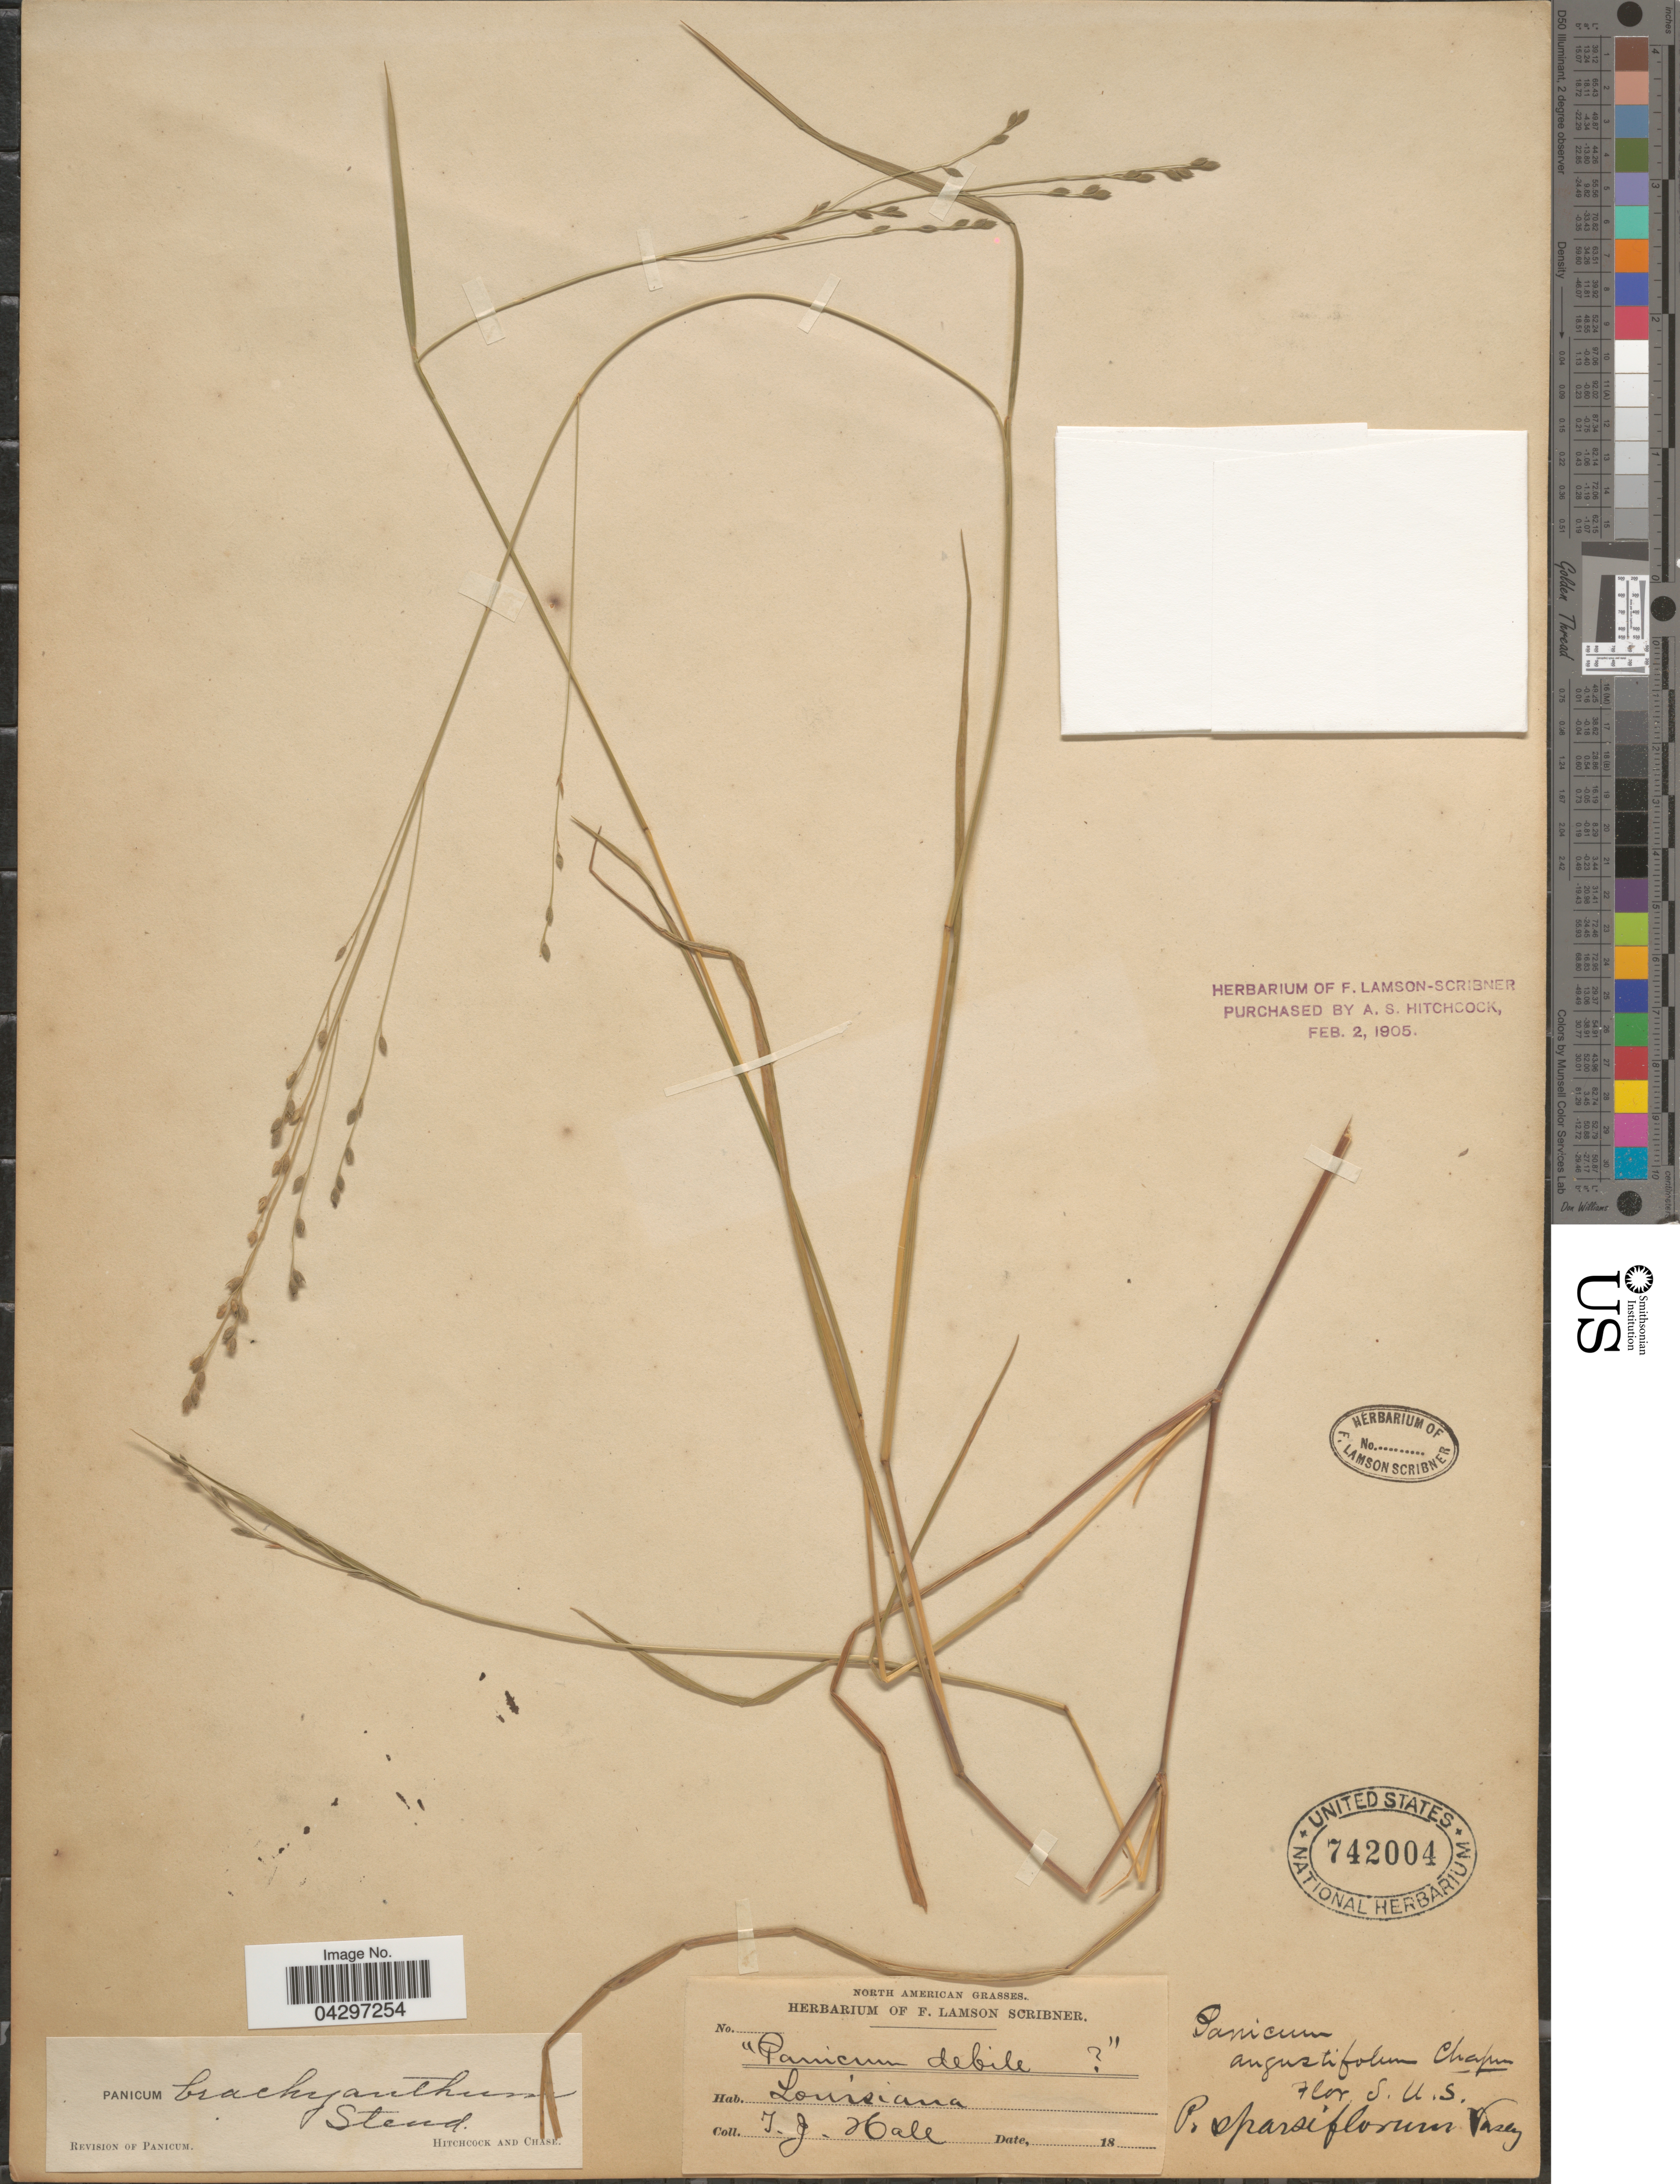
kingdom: Plantae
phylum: Tracheophyta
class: Liliopsida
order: Poales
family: Poaceae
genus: Panicum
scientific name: Panicum brachyanthum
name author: Steud.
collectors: T. Hall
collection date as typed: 18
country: United States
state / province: Louisiana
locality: S. U.S.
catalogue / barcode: US 742004